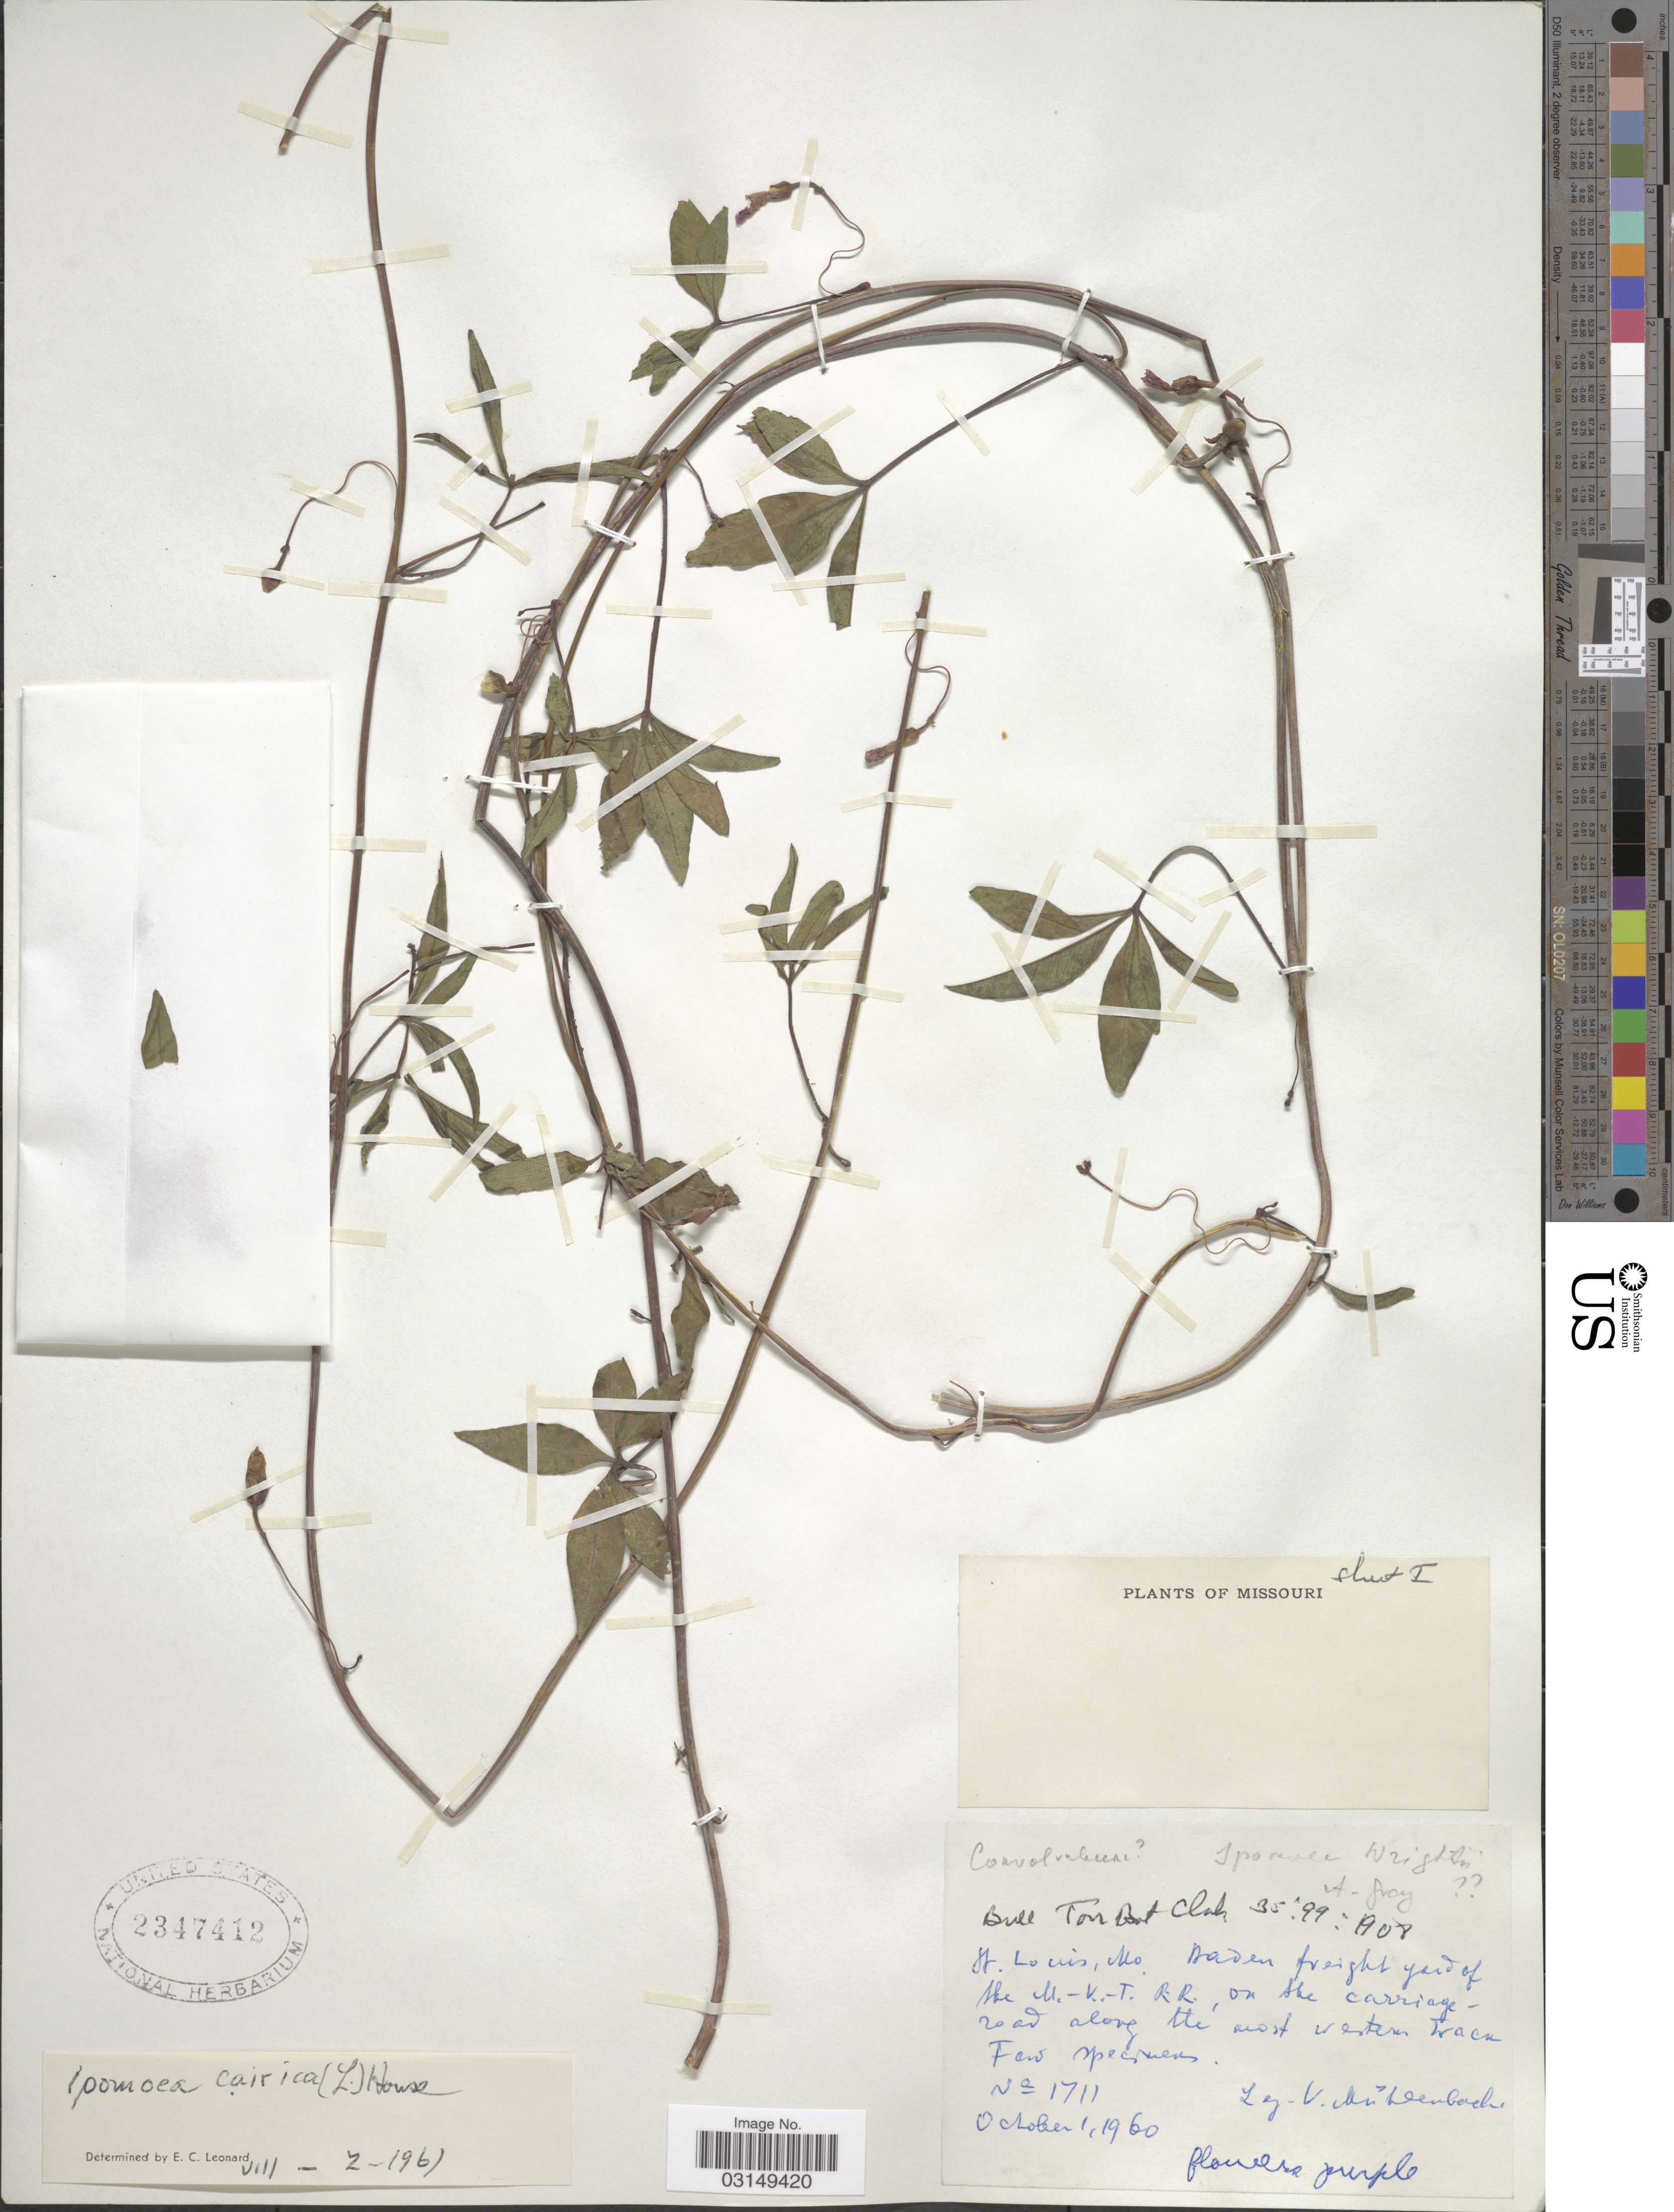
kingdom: Plantae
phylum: Tracheophyta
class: Magnoliopsida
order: Solanales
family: Convolvulaceae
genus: Ipomoea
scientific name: Ipomoea wrightii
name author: A. Gray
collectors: V. Mühlenbach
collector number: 1711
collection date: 1960-10-01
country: United States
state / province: Missouri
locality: St. Louis. The. M.-K.-T. R. R., on the carriage road along the most western track.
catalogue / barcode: US 2347412